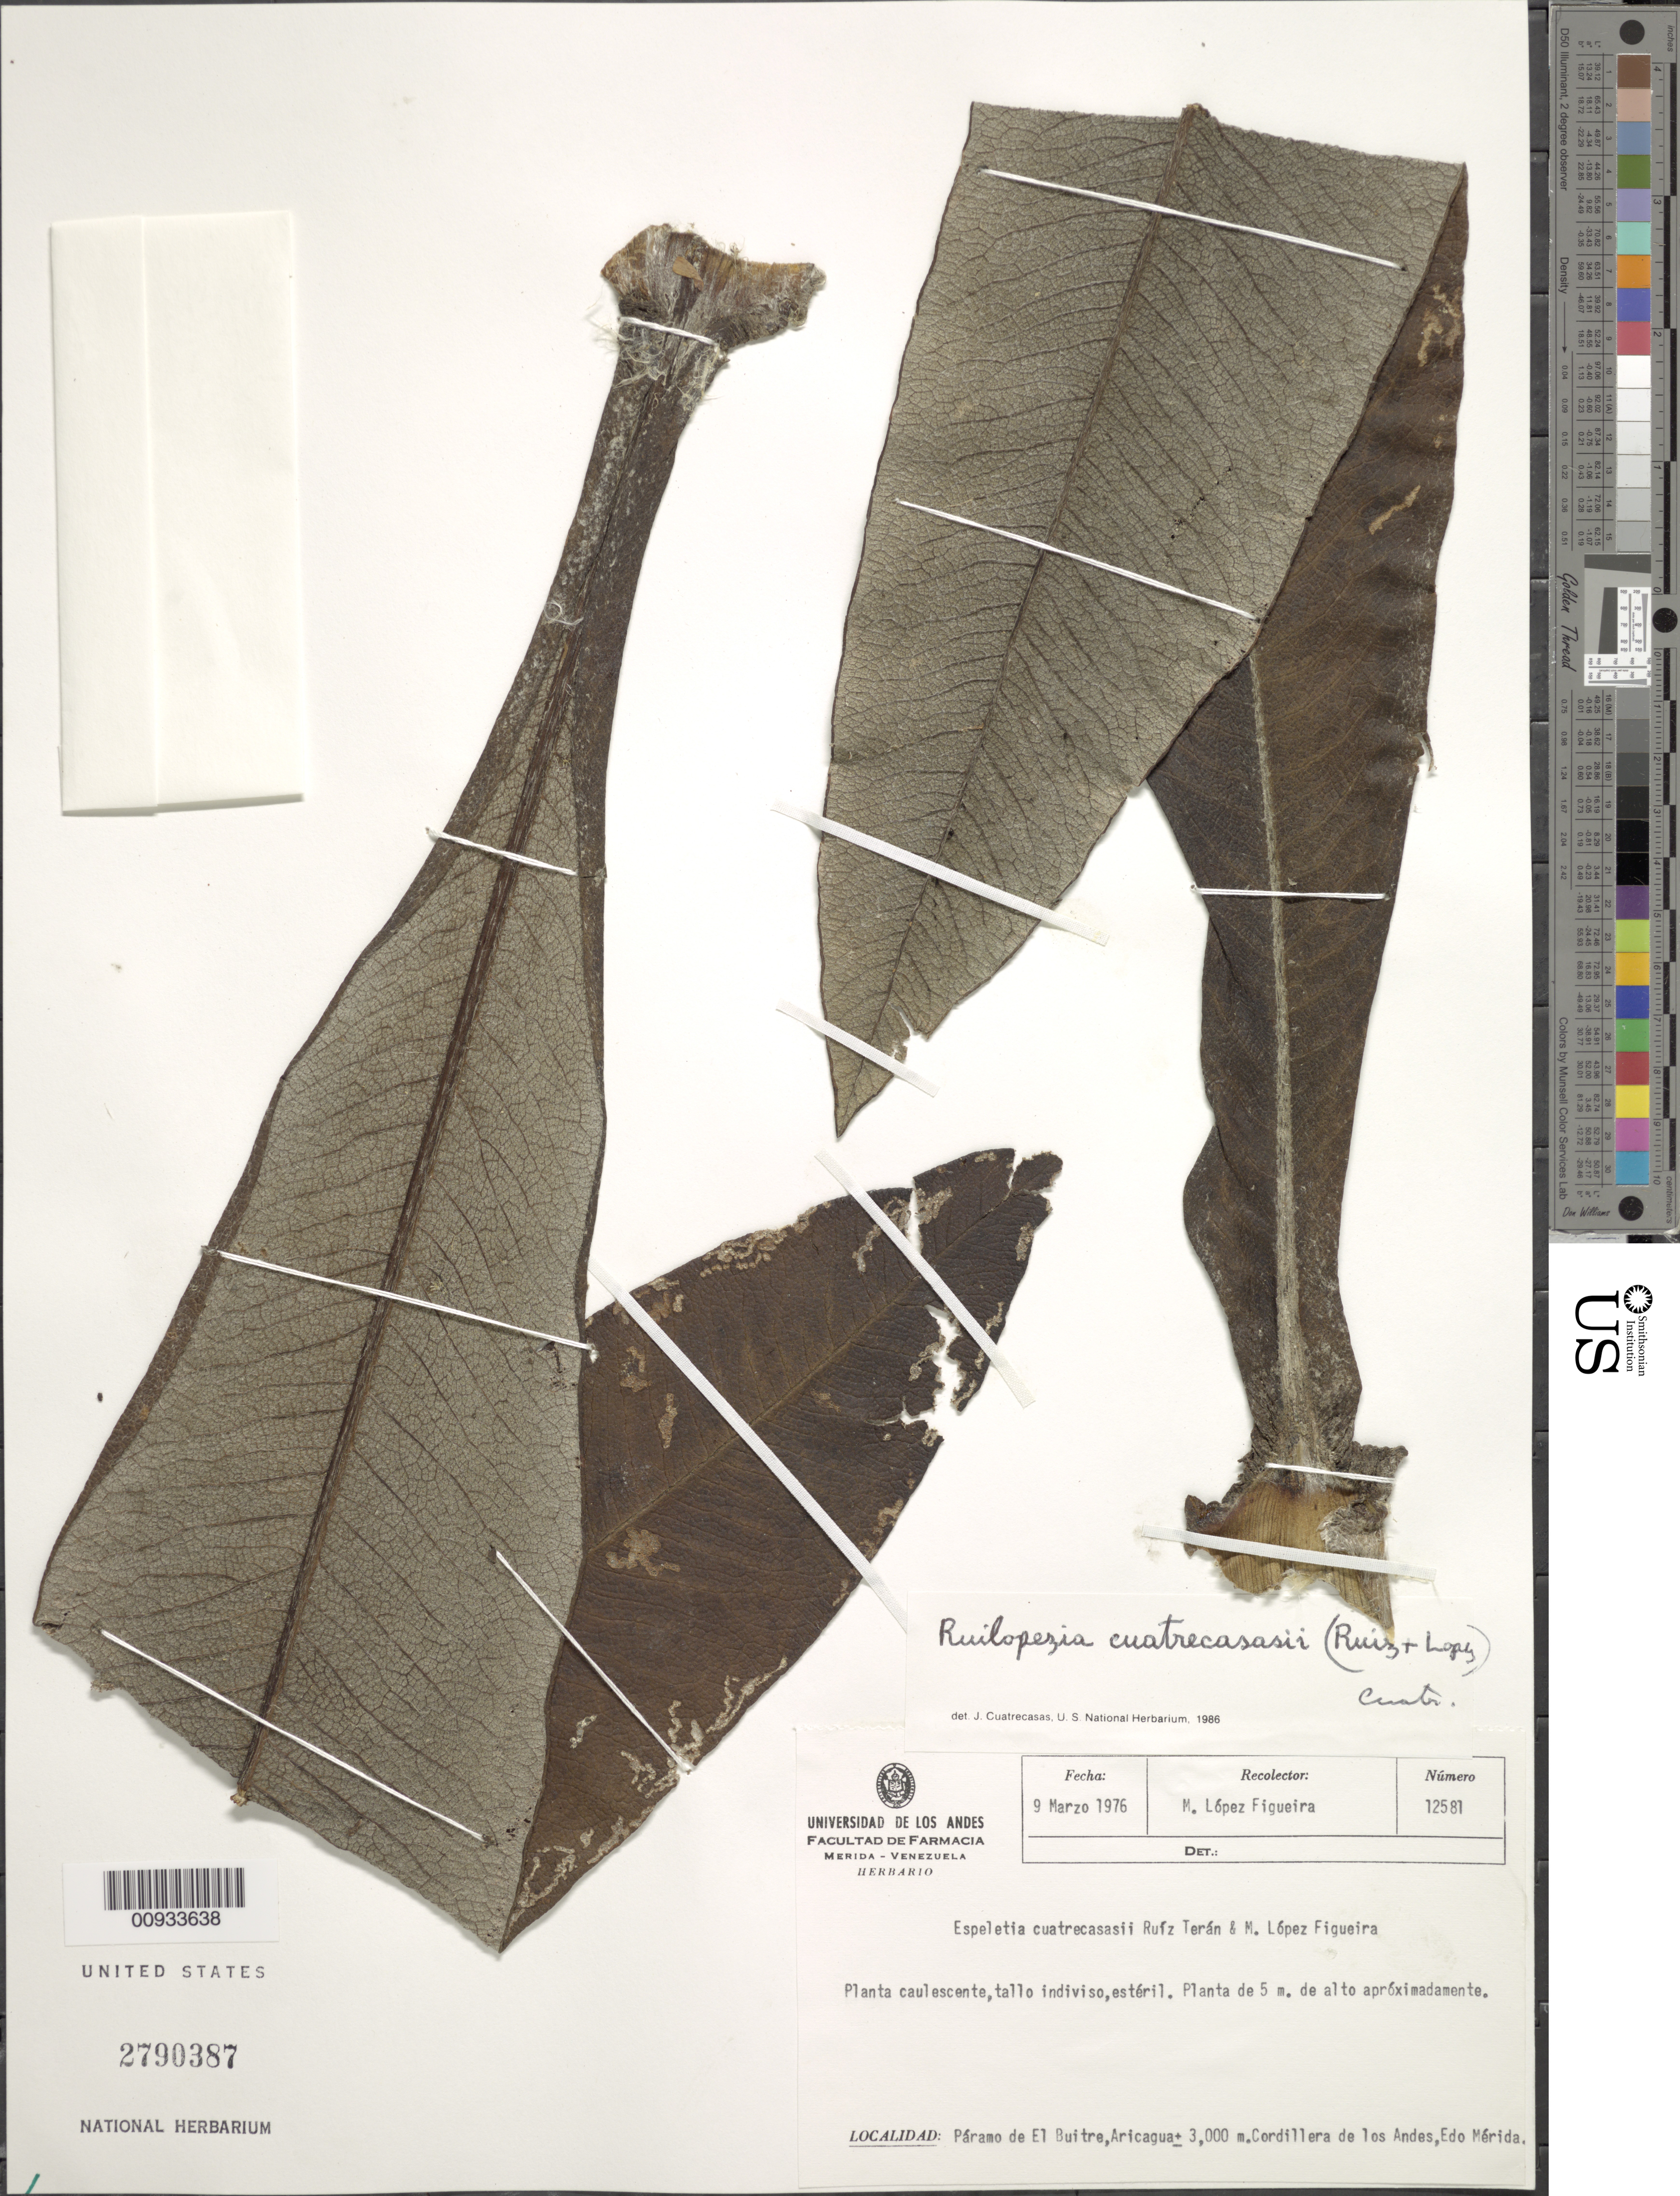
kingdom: Plantae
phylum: Tracheophyta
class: Magnoliopsida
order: Asterales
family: Asteraceae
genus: Ruilopezia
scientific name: Ruilopezia cuatracasasii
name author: (Ruiz & Lopez) Cuatrec.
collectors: M. López Figueiras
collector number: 12581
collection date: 1976-03-09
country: Venezuela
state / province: Mérida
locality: Paramo de El Buitre, Aricagua, Cordillera de Los Andes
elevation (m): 3000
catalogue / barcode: US 2790387